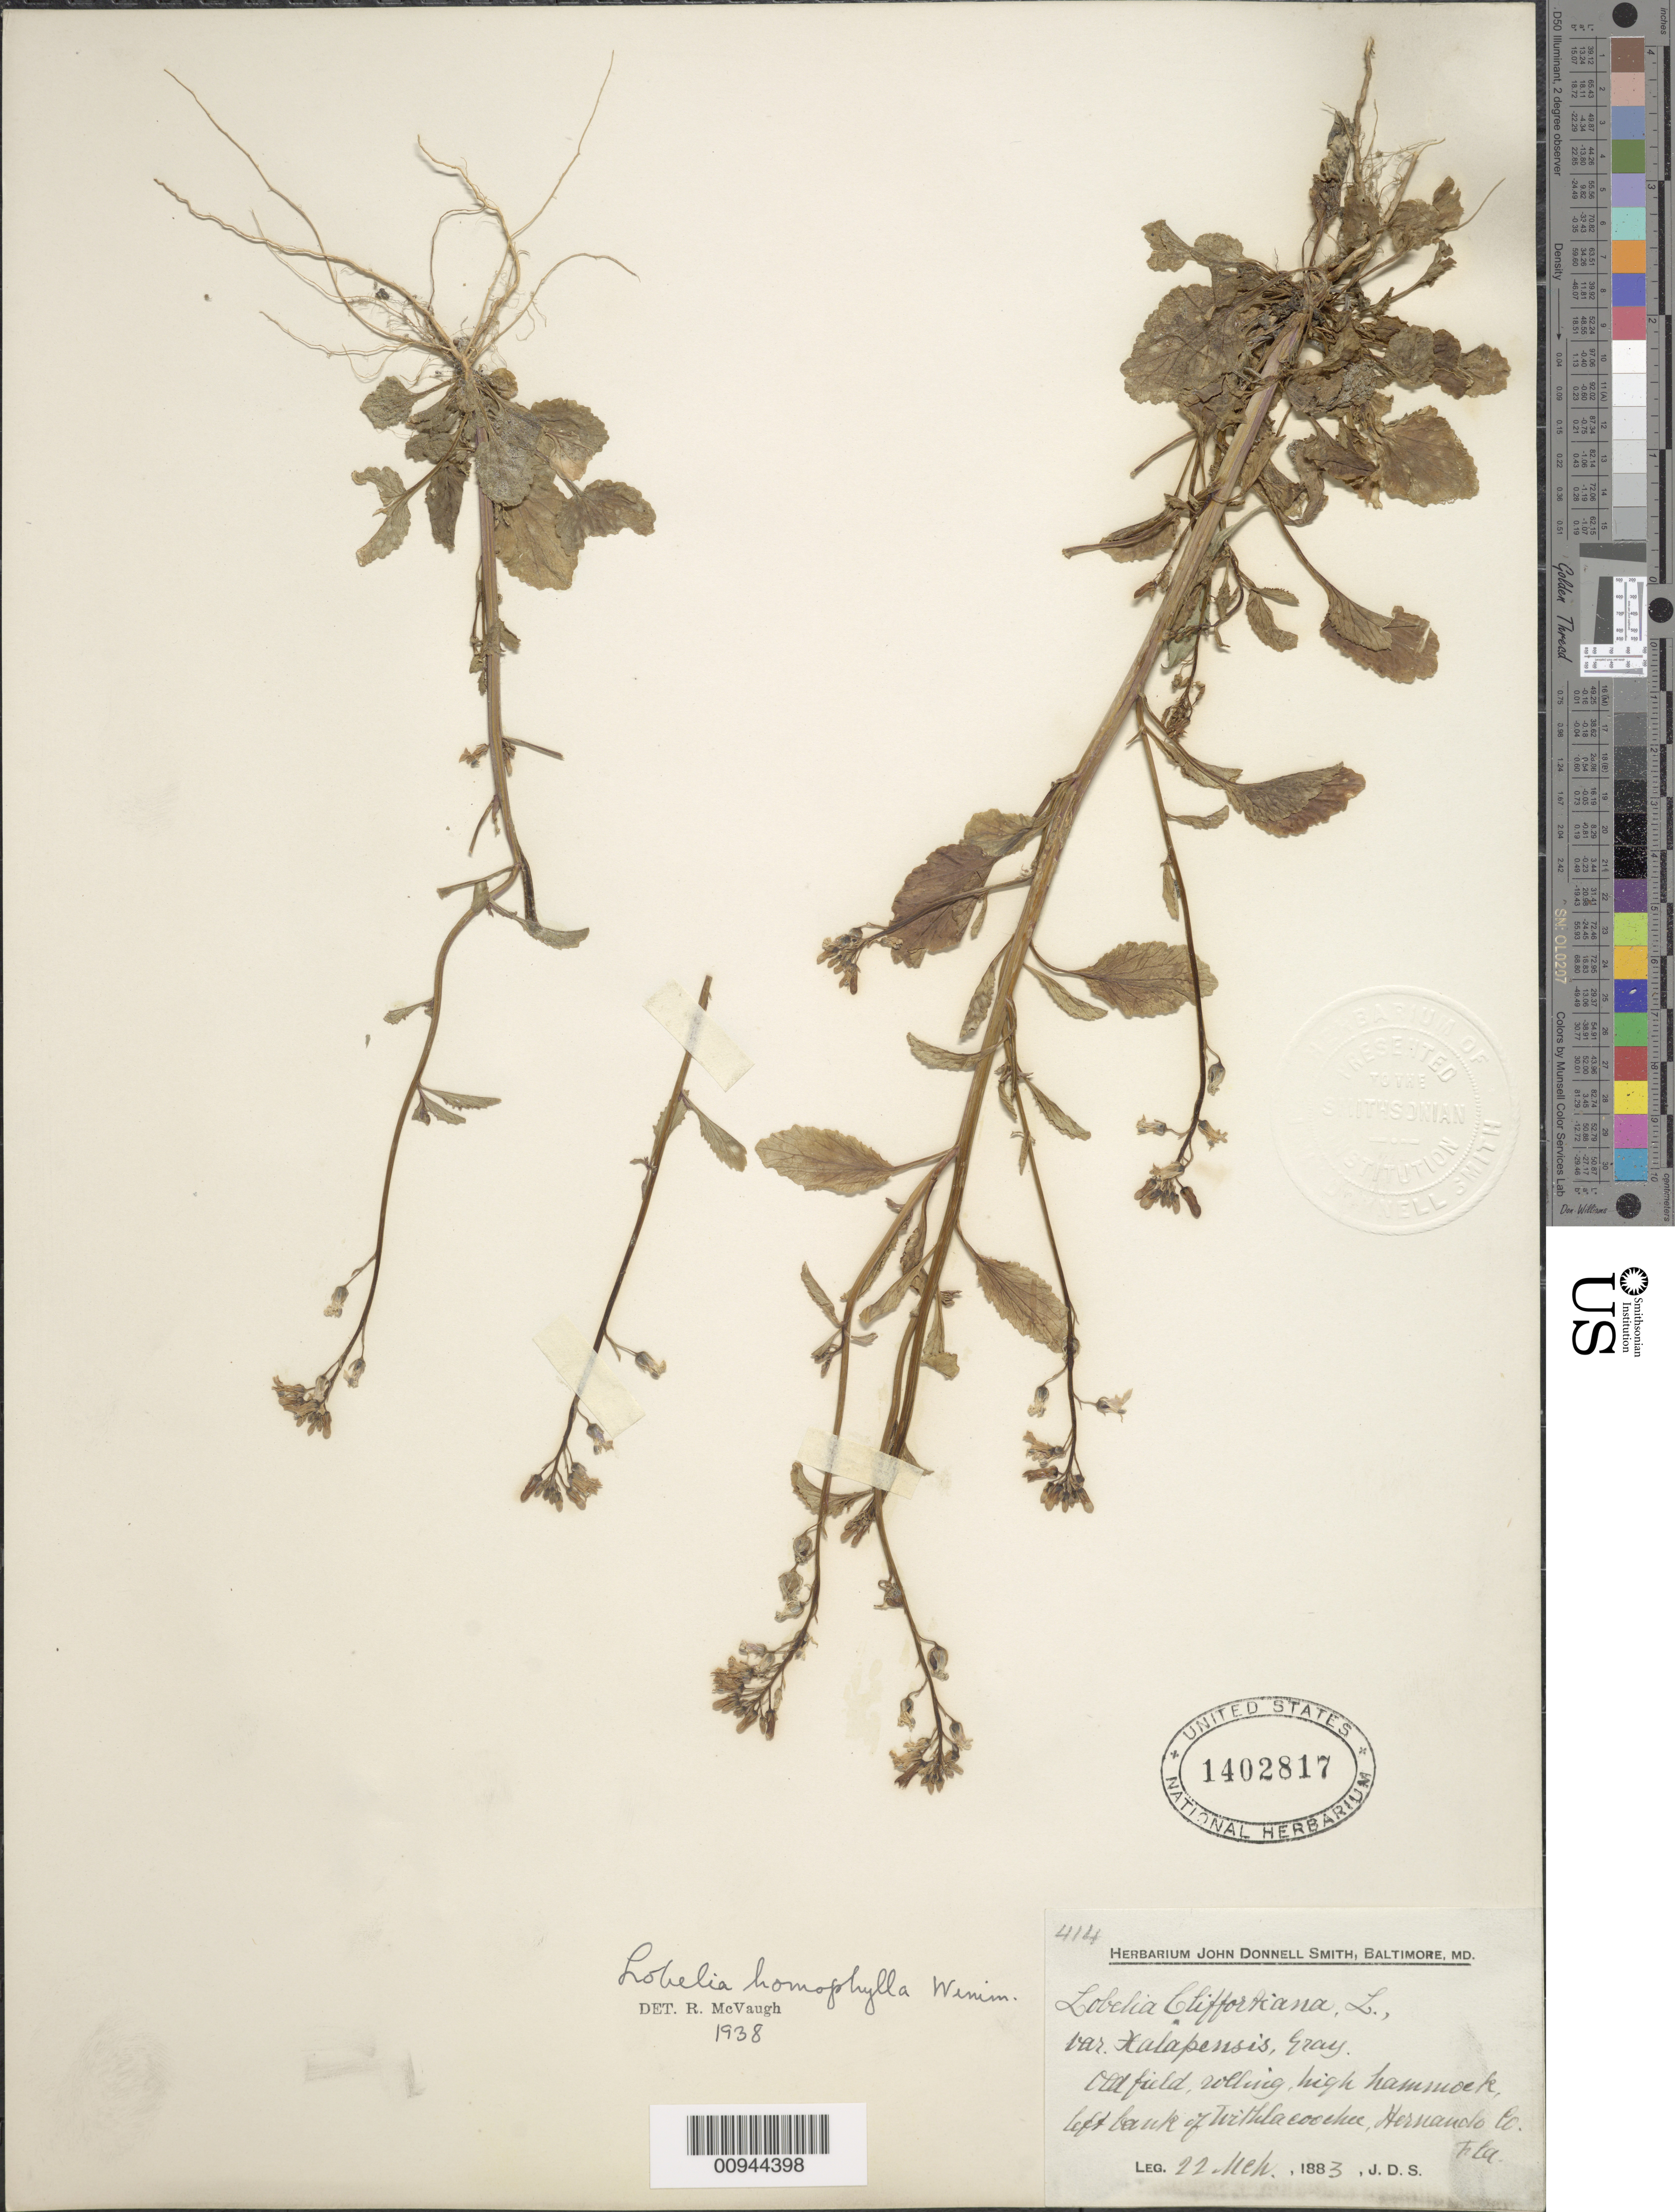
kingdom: Plantae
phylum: Tracheophyta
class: Magnoliopsida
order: Asterales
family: Campanulaceae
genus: Lobelia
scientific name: Lobelia homophylla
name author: E. Wimm.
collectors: J. Donnell Smith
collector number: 414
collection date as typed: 22 Mar 1883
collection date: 1883-03-22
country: United States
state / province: Florida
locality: Left bank of Withlacoochee.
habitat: old field, rolling, high hammock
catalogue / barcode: US 1402817